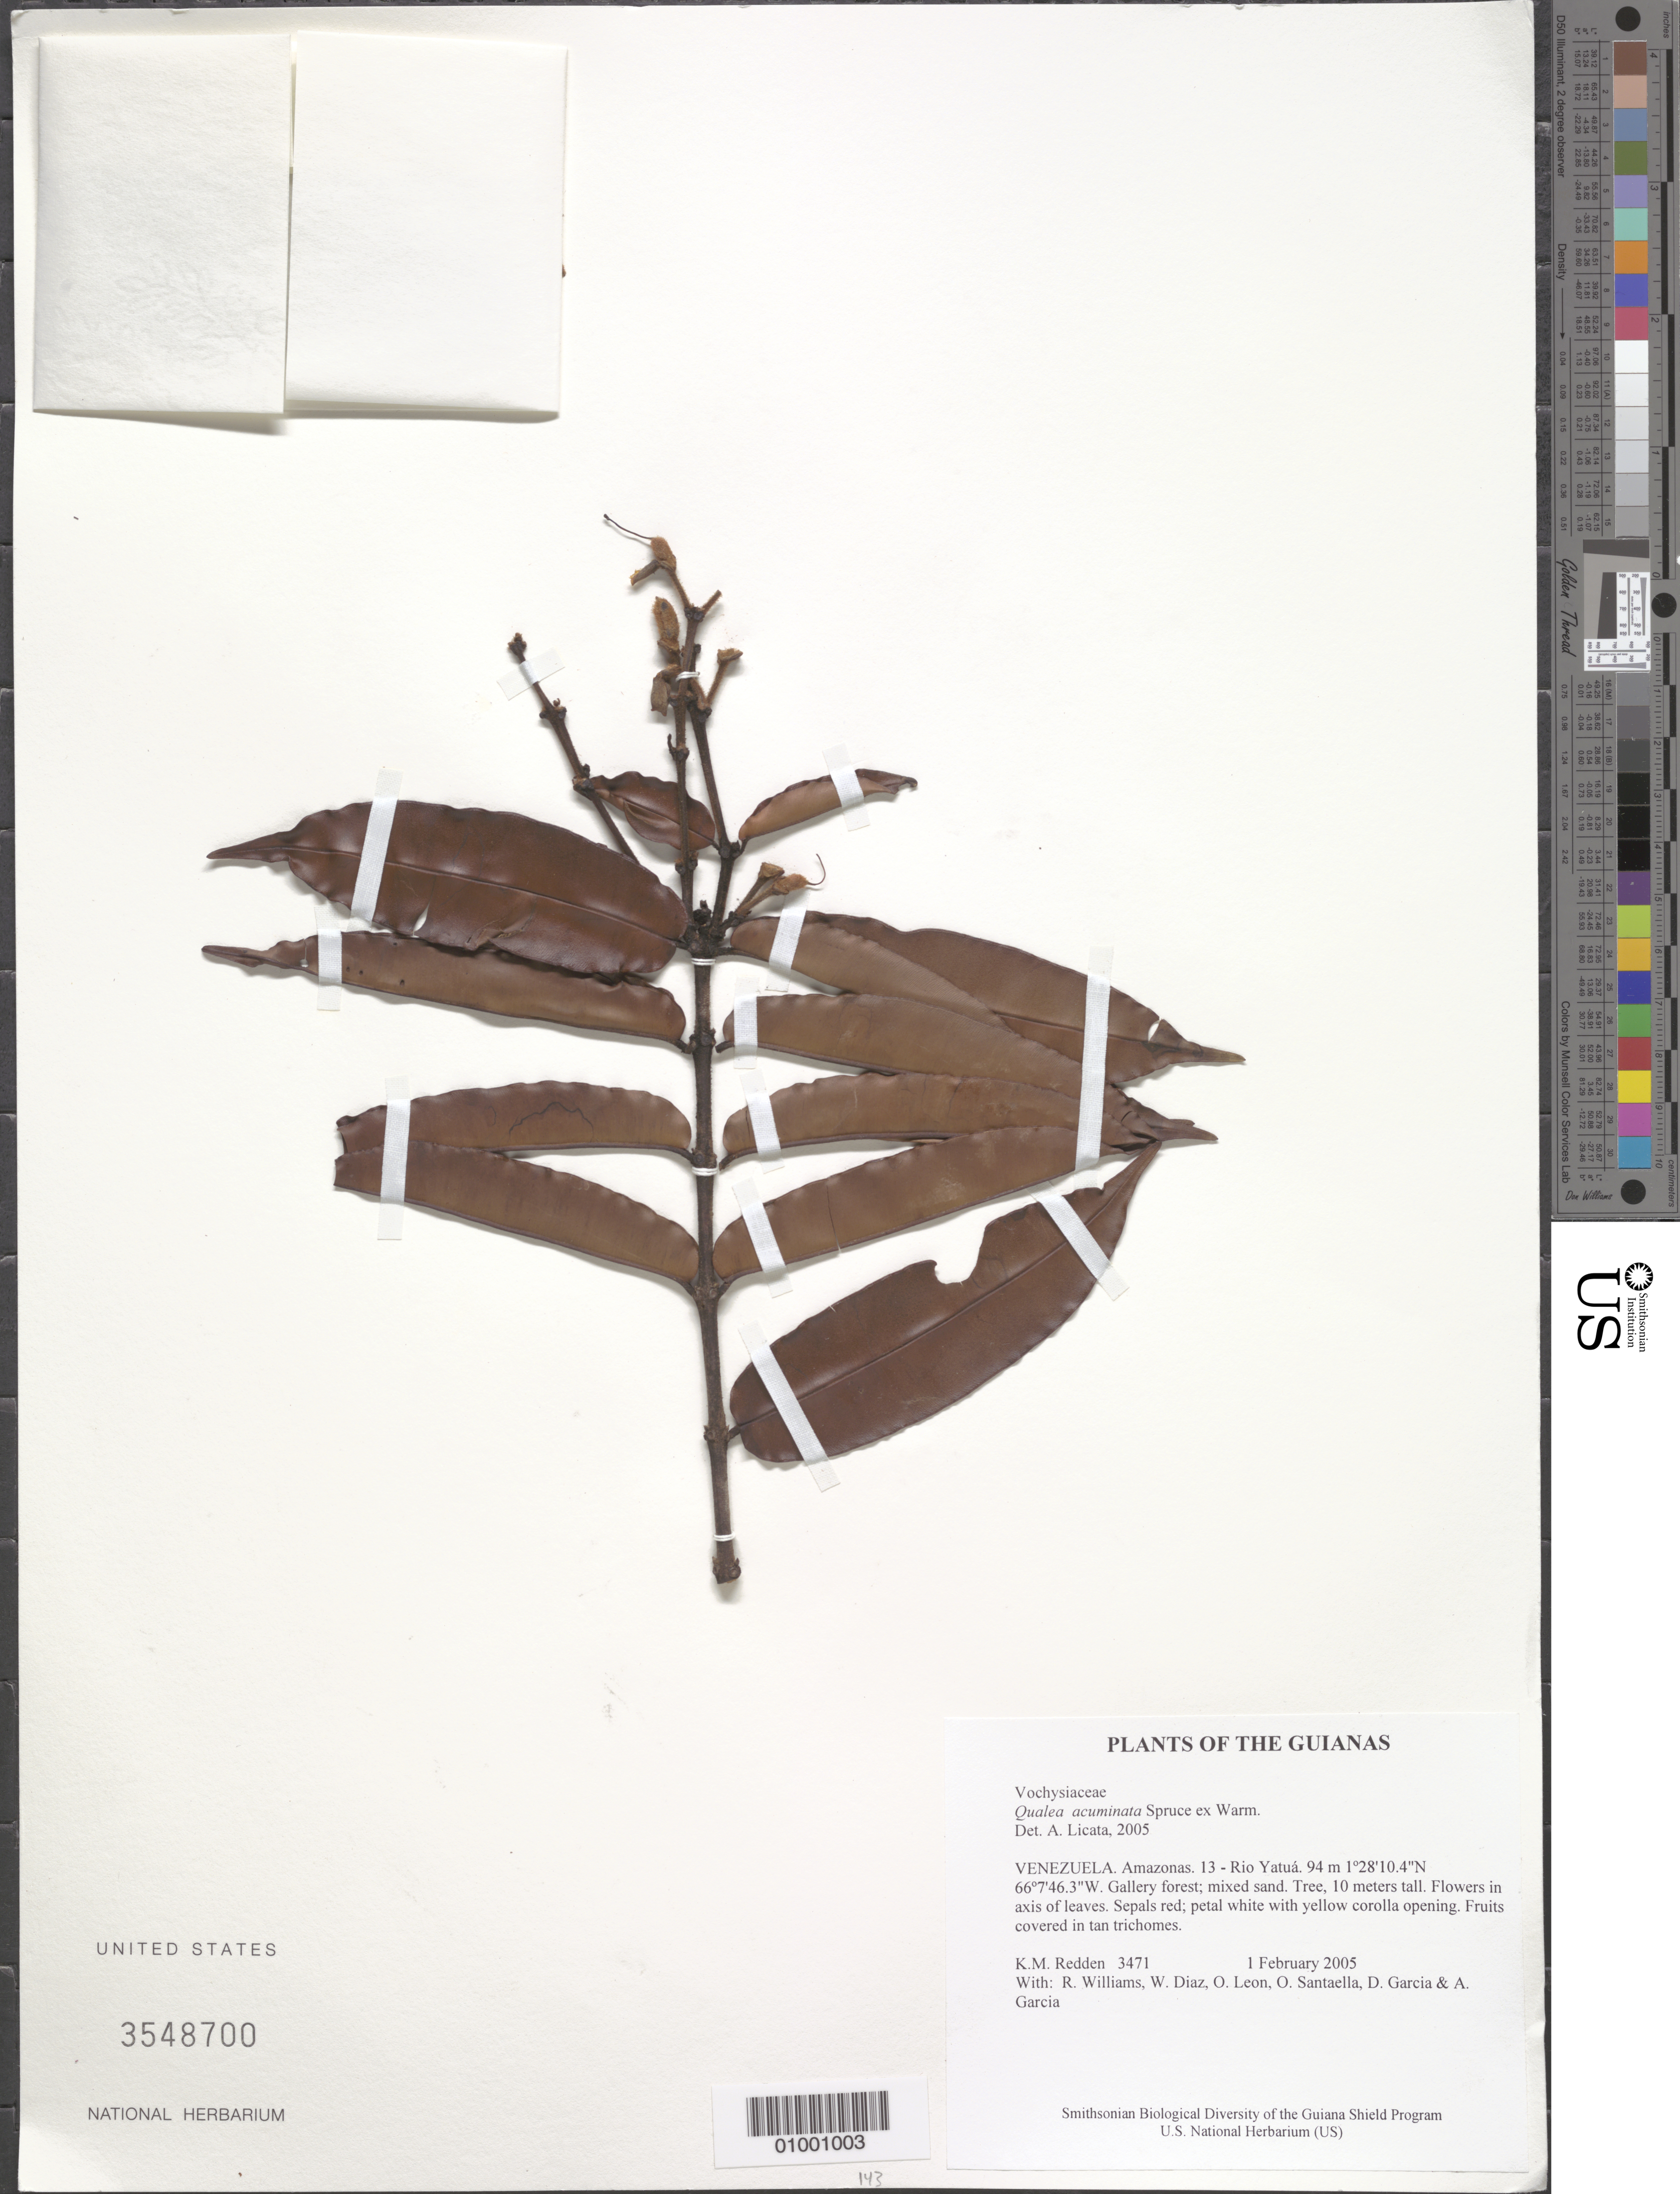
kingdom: Plantae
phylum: Tracheophyta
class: Magnoliopsida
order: Myrtales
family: Vochysiaceae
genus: Qualea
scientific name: Qualea acuminata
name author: Spruce ex Warm.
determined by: Licata, A., (PORT), Univ. Nac. Exp. de los Llanos Ezequiel Zamora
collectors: K. M. Redden, R. Williams, W. Díaz P., O. León, O. Santaella, D. Garcia & A. Garcia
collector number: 3471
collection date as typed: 1 February 2005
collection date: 2005-02-01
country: Venezuela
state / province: Amazonas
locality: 13 - Rio Yatuá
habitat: Gallery forest; mixed sand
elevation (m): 94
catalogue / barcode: US 3548700